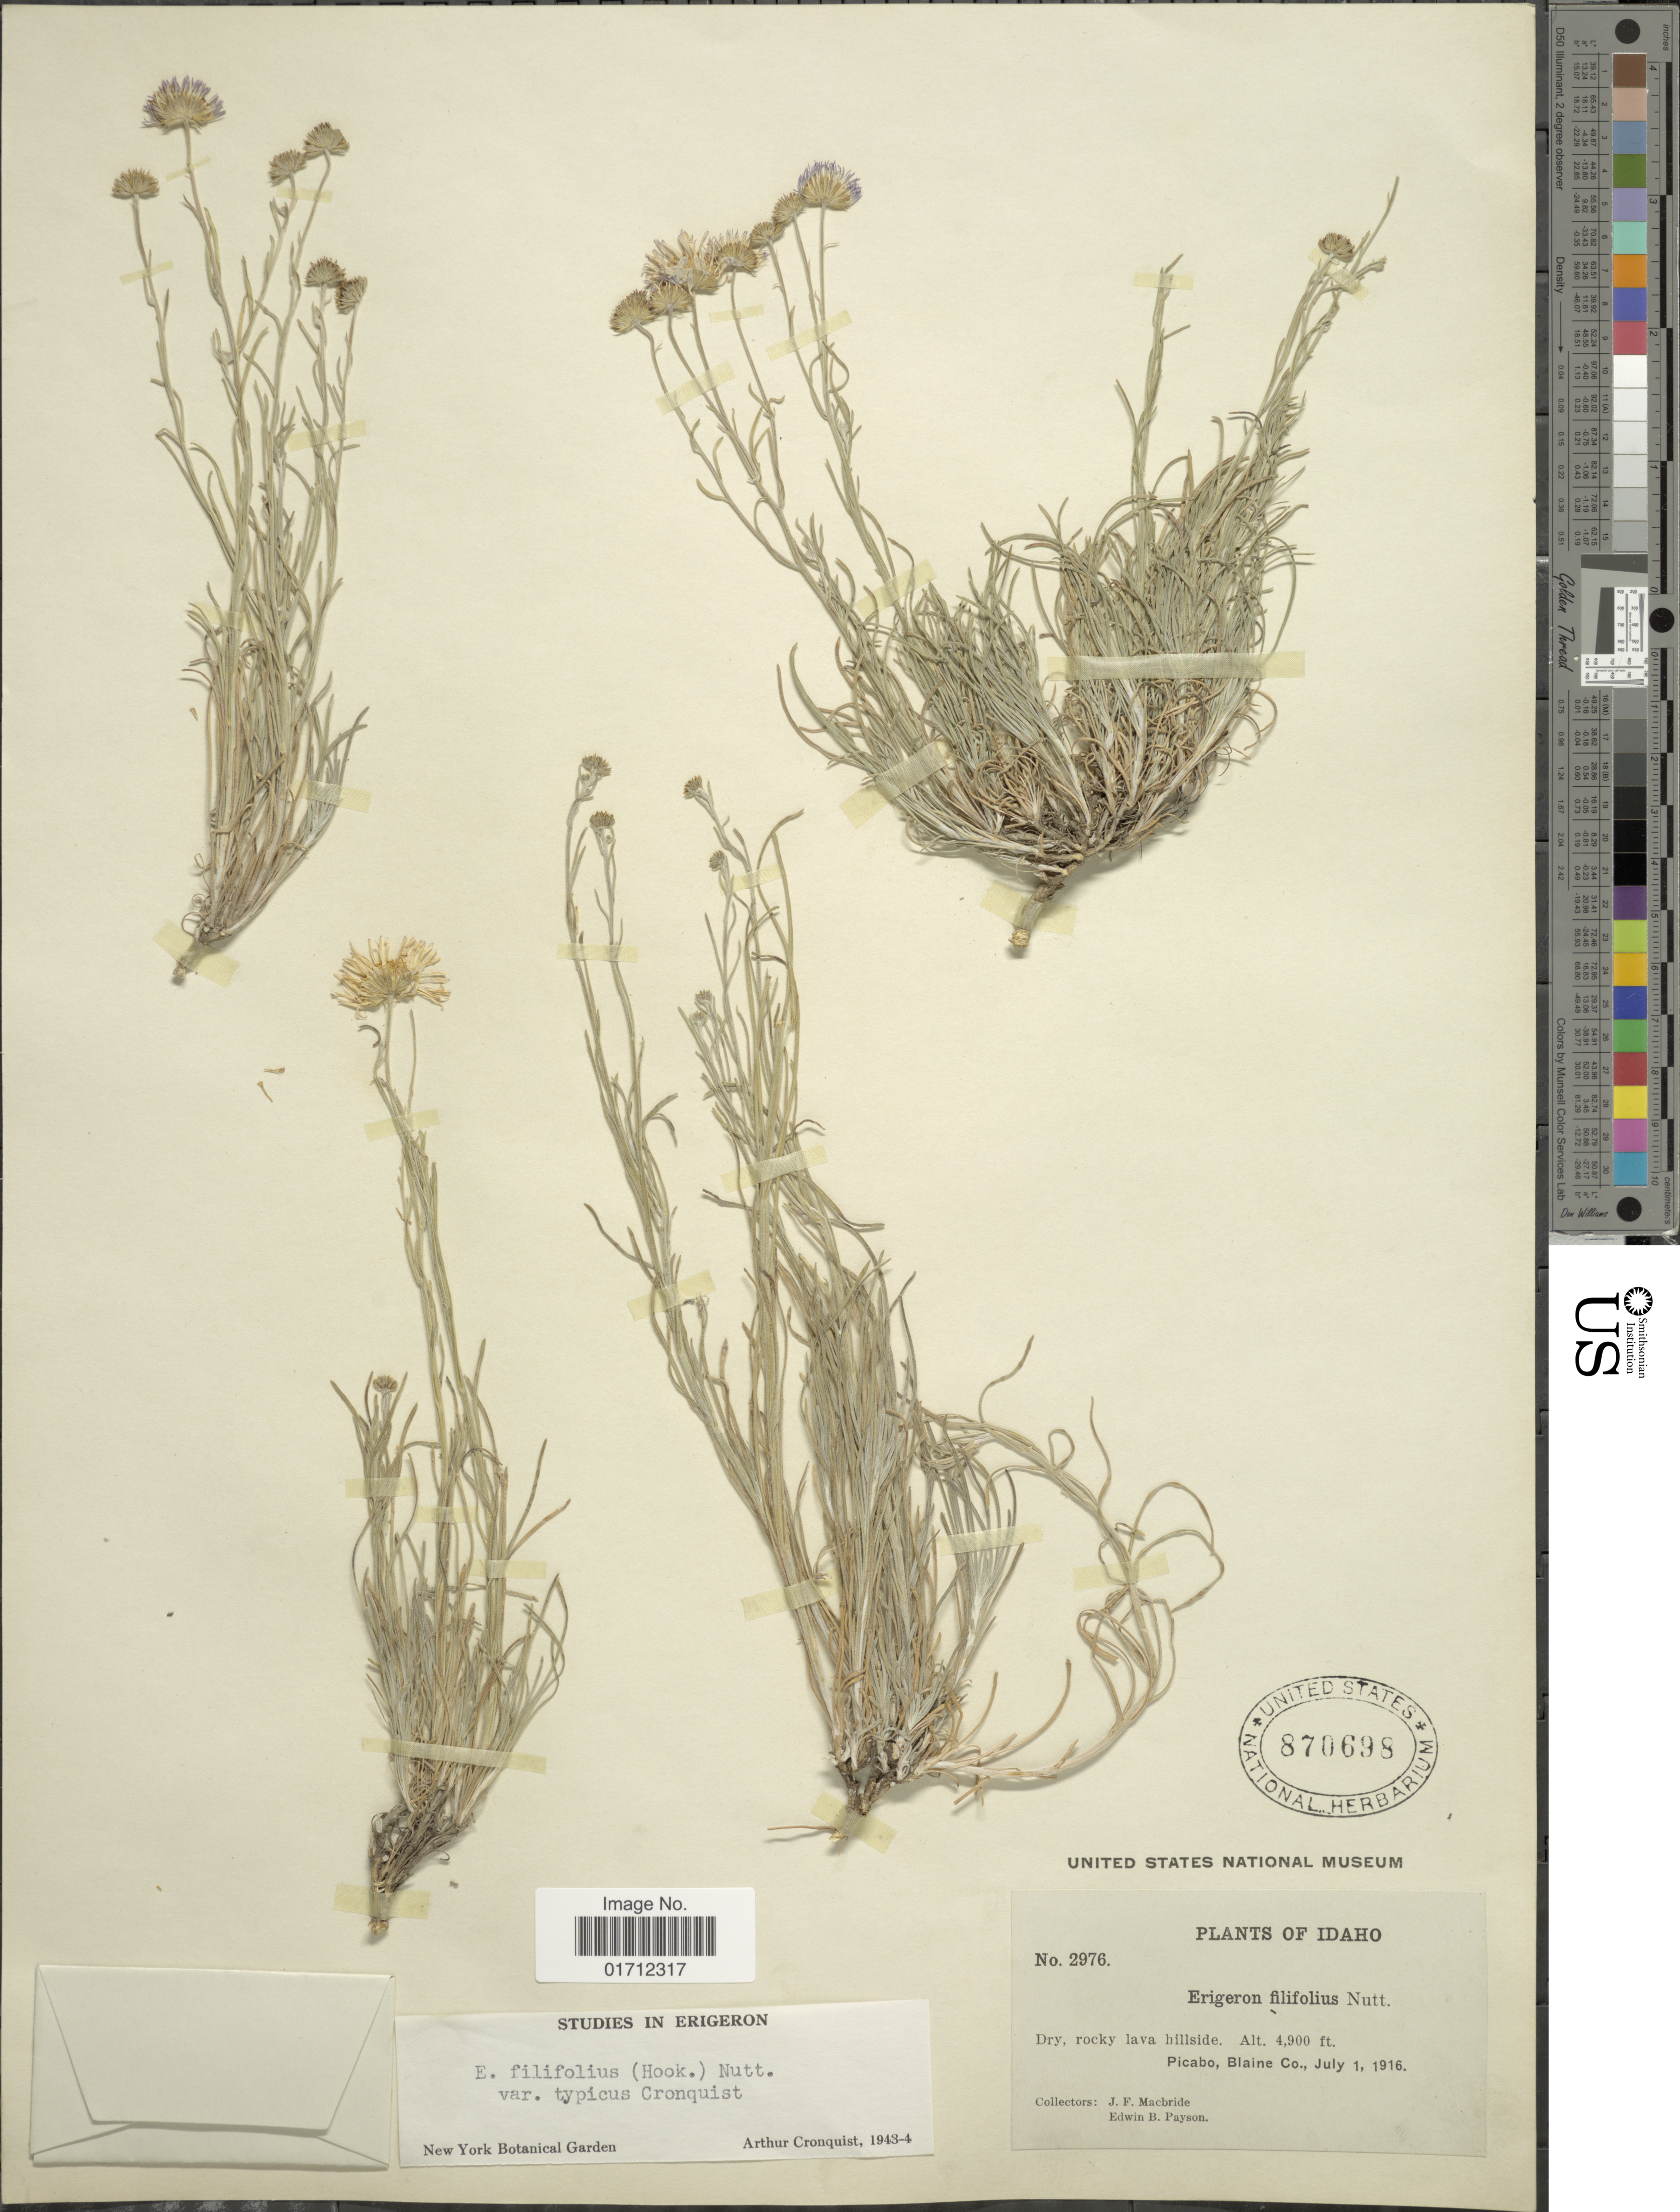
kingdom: Plantae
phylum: Tracheophyta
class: Magnoliopsida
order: Asterales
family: Asteraceae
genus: Erigeron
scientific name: Erigeron filifolius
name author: (Hook.) Nutt.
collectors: J. F. Macbride & E. B. Payson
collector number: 2976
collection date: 1916-07-01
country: United States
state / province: Idaho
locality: Picabo, Blaine Co.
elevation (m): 1494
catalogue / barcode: US 870698